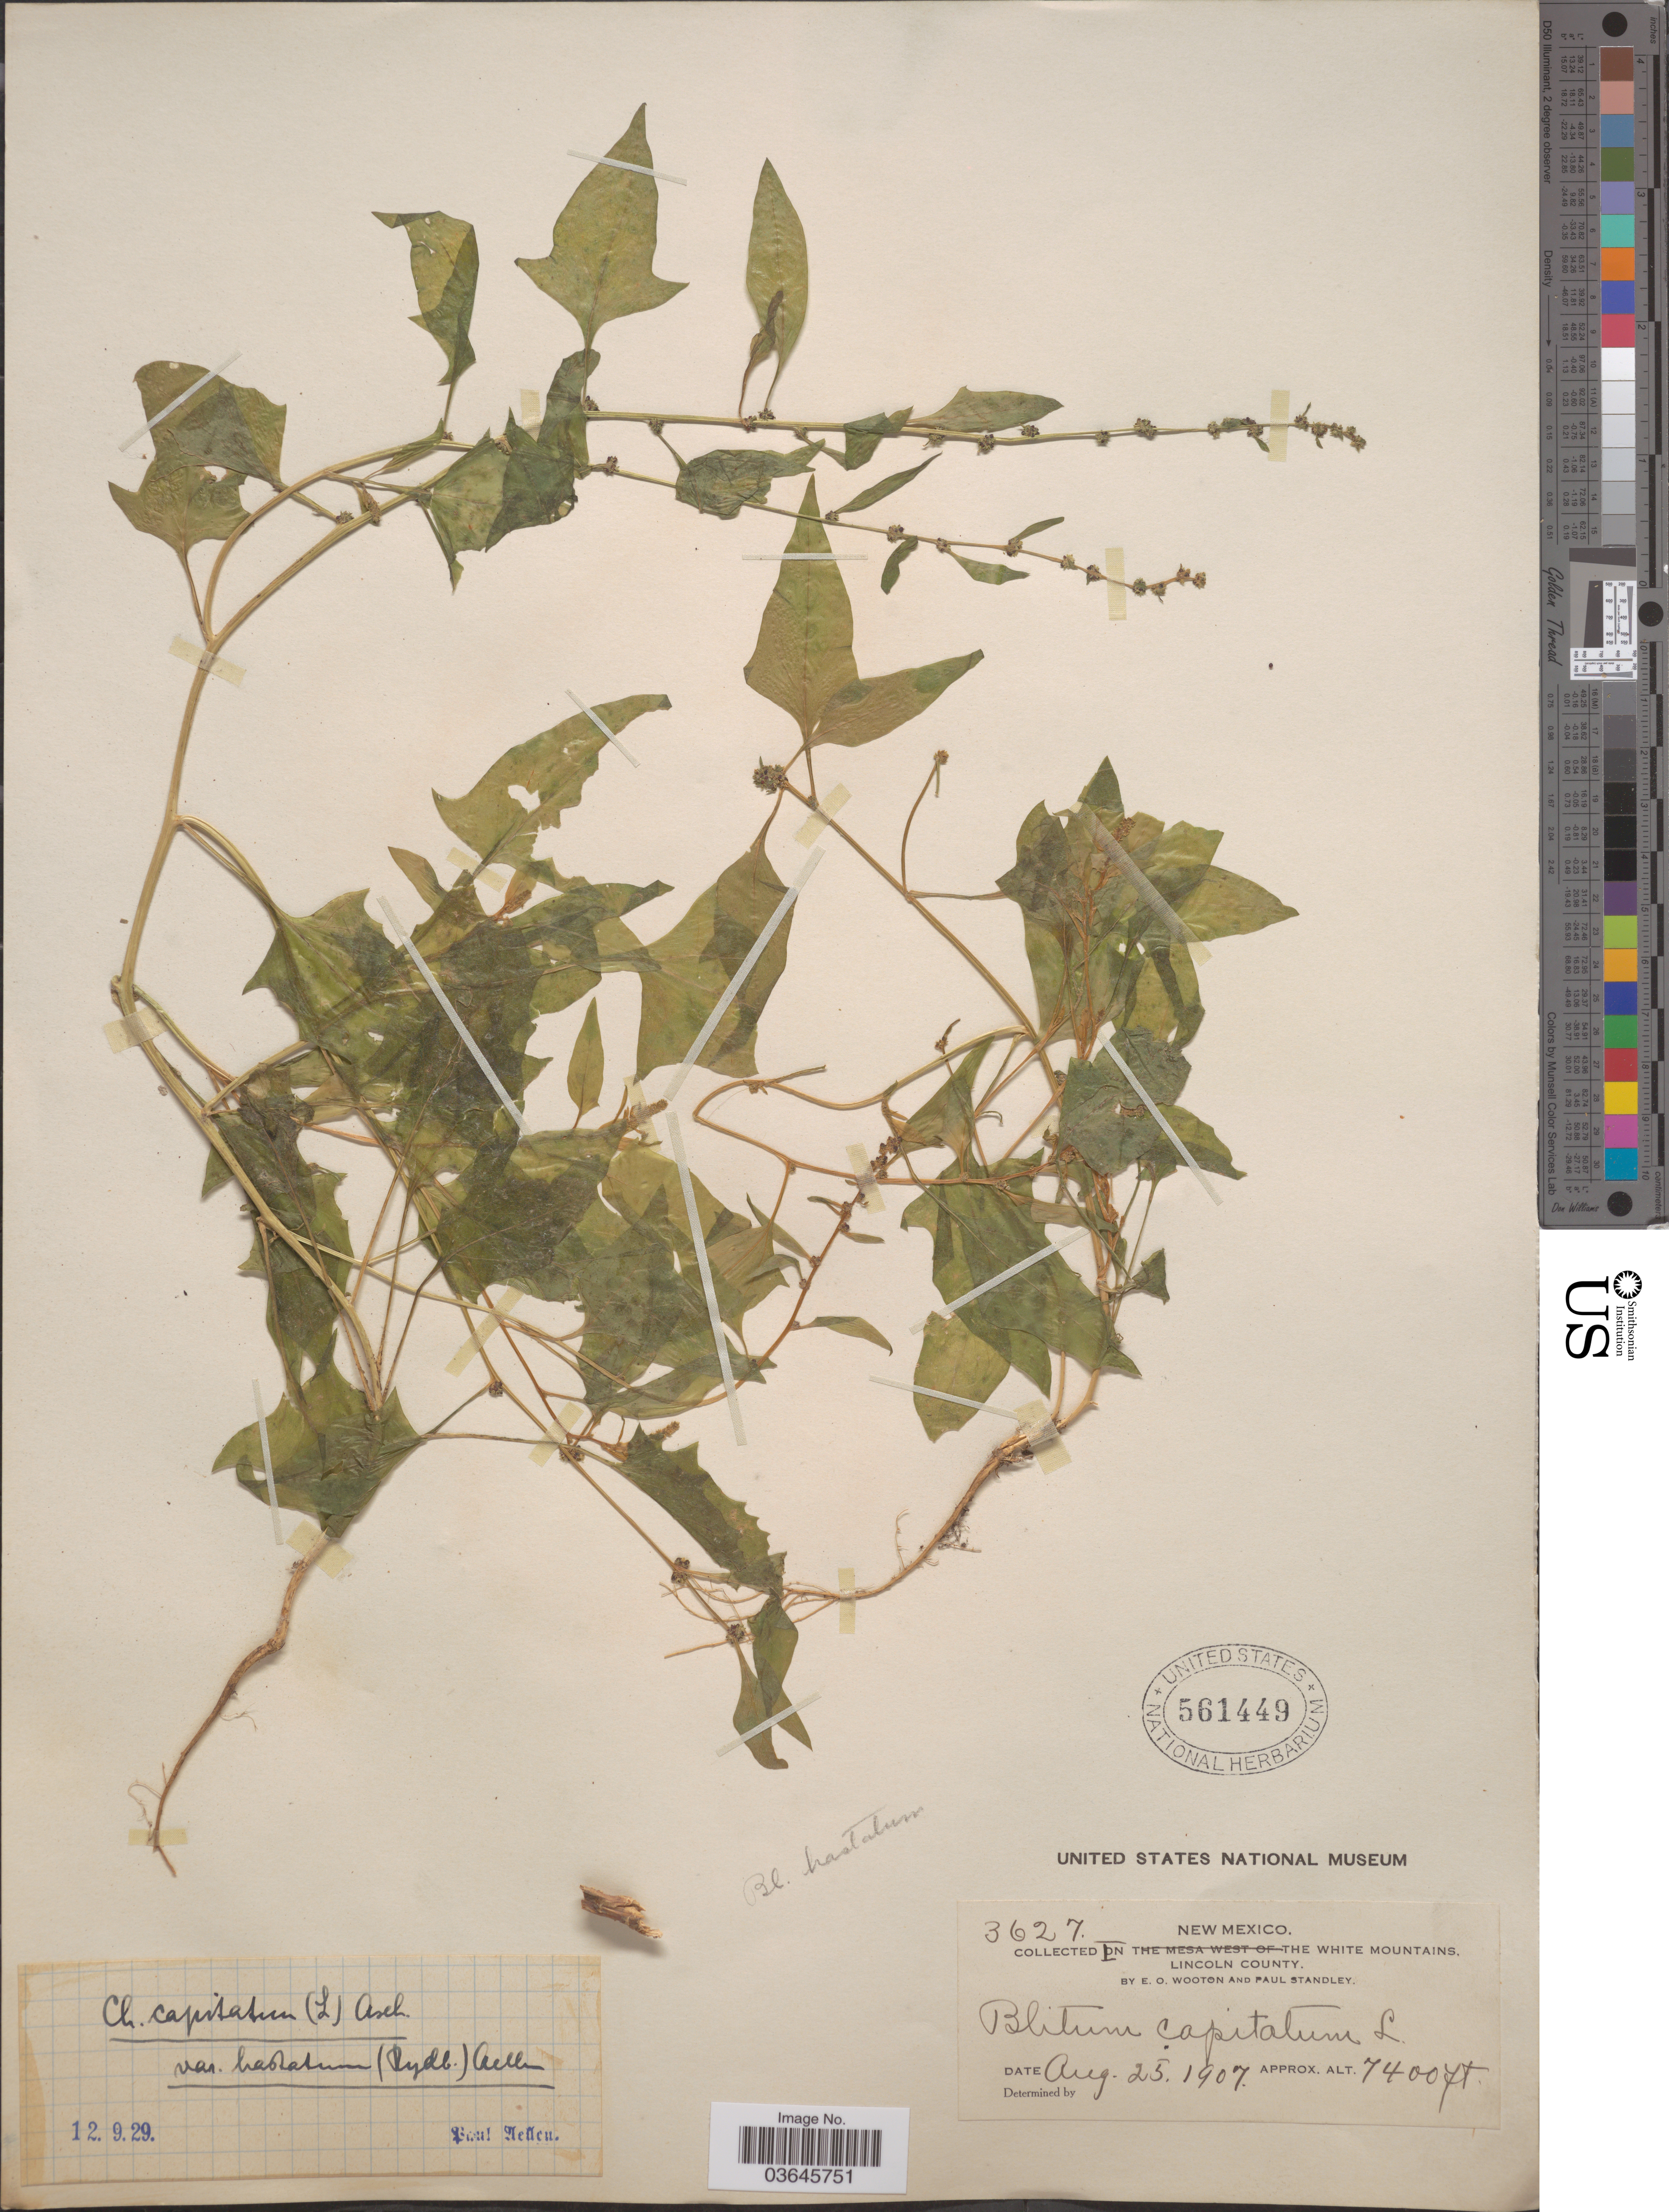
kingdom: Plantae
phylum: Tracheophyta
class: Magnoliopsida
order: Caryophyllales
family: Amaranthaceae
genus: Blitum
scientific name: Blitum hastatum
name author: Rydb.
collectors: E. O. Wooton & P. C. Standley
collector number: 3627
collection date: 1907-08-25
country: United States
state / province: New Mexico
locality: In the White Mountains, Lincoln County.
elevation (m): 2256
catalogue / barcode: US 561449